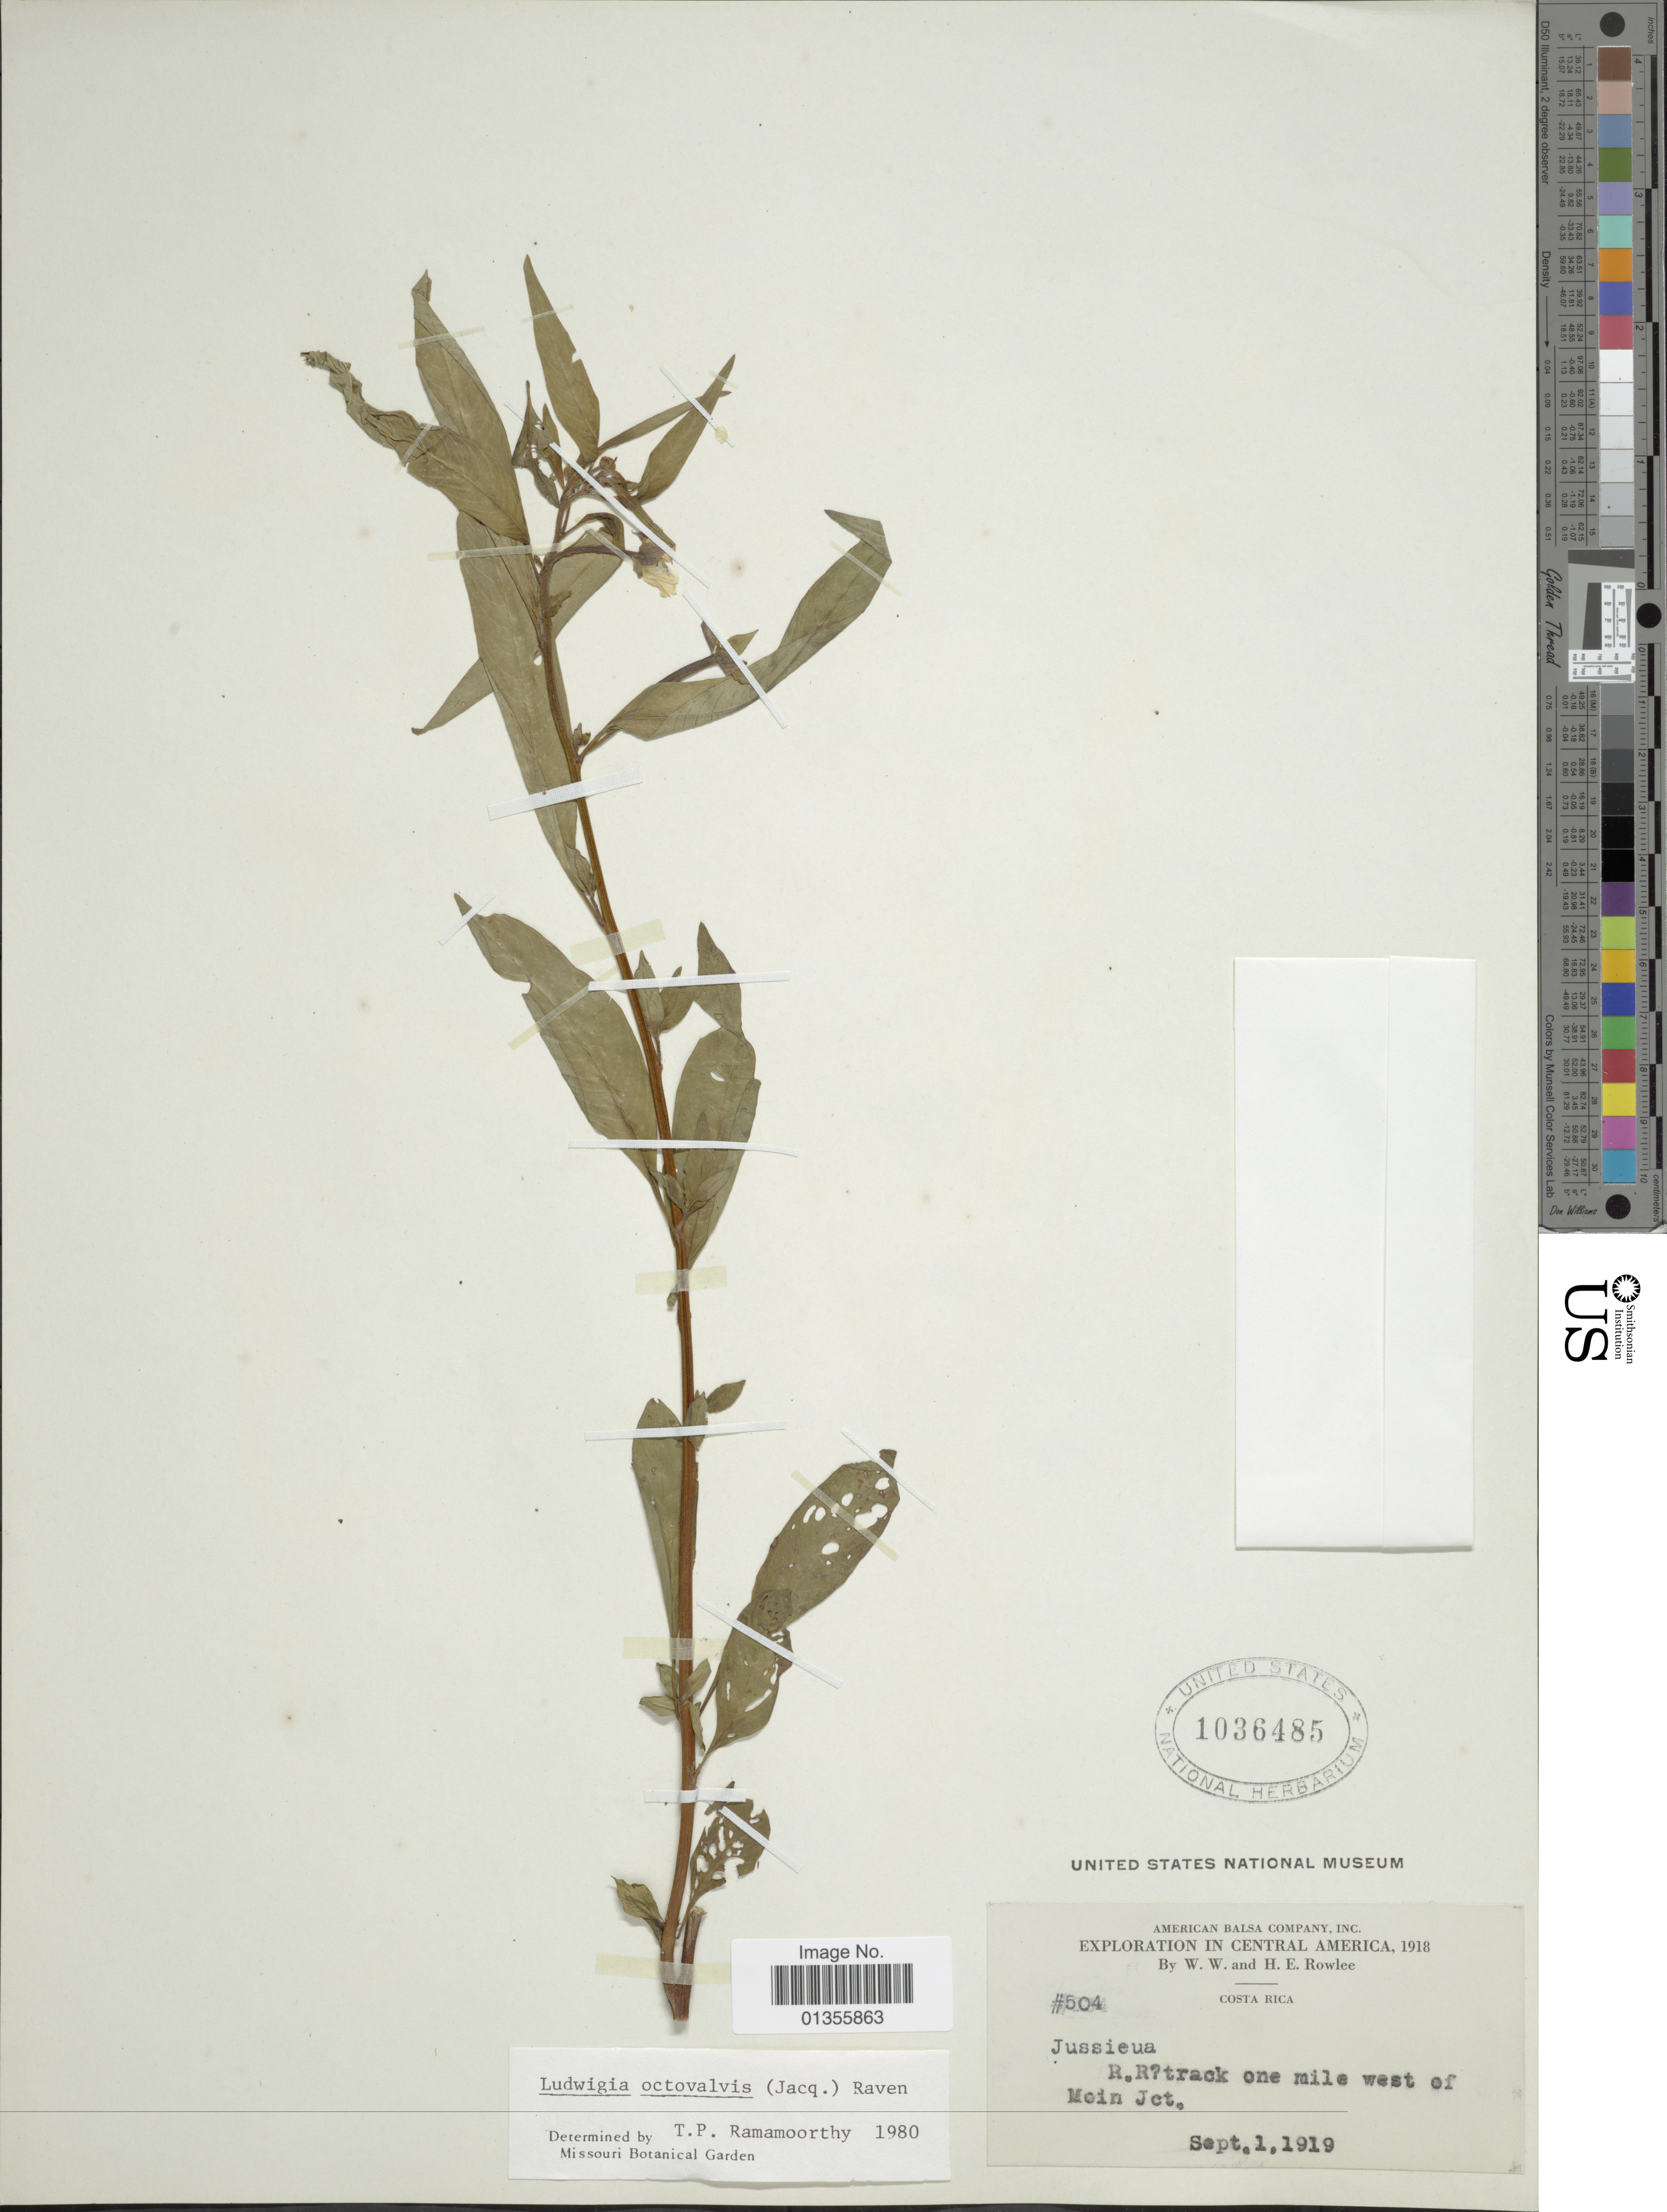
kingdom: Plantae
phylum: Tracheophyta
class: Magnoliopsida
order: Myrtales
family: Onagraceae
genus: Ludwigia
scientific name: Ludwigia octovalvis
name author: (Jacq.) P.H. Raven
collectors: W. W. Rowlee & H. E. Rowlee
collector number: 504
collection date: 1919-09-01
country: Costa Rica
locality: R.R. track one mile west of Moin Jct.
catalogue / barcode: US 1036485